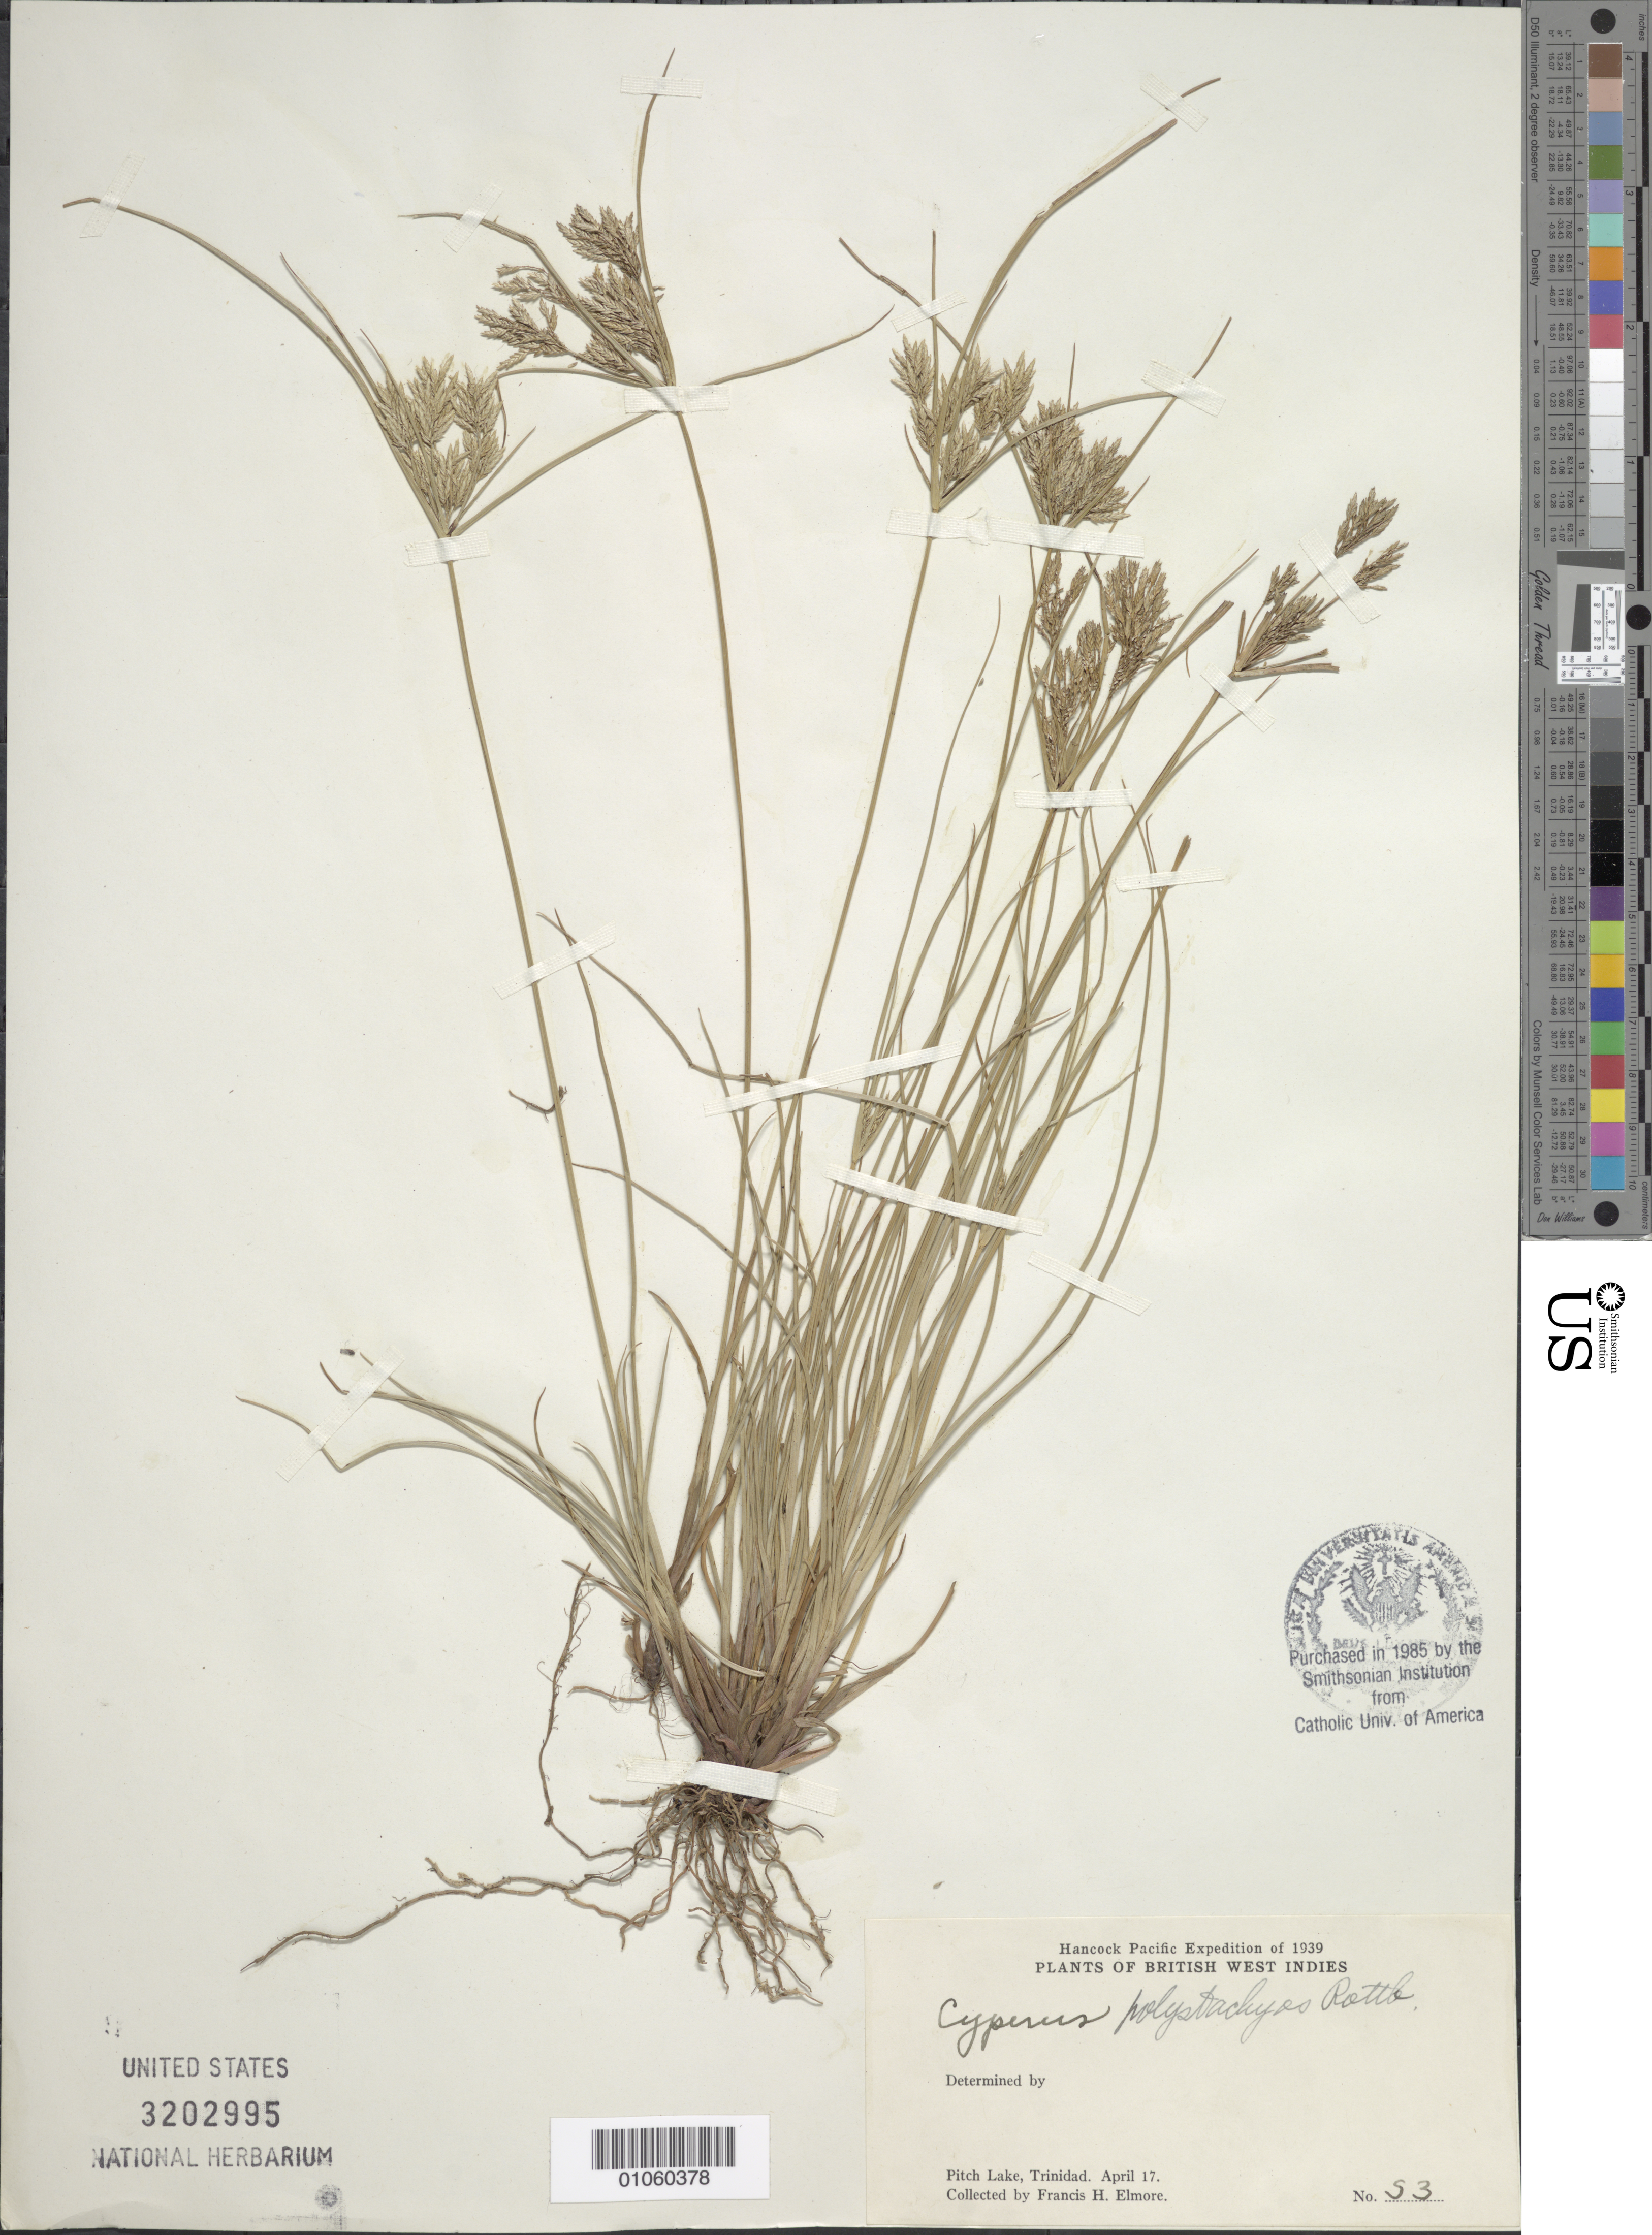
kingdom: Plantae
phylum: Tracheophyta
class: Liliopsida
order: Poales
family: Cyperaceae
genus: Cyperus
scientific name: Cyperus polystachyos var. polystachyos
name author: Rottb.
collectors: F. H. Elmore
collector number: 53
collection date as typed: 17 Apr 1939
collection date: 1939-04-17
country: Trinidad and Tobago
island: Trinidad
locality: Pitch Lake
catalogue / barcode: US 3202995